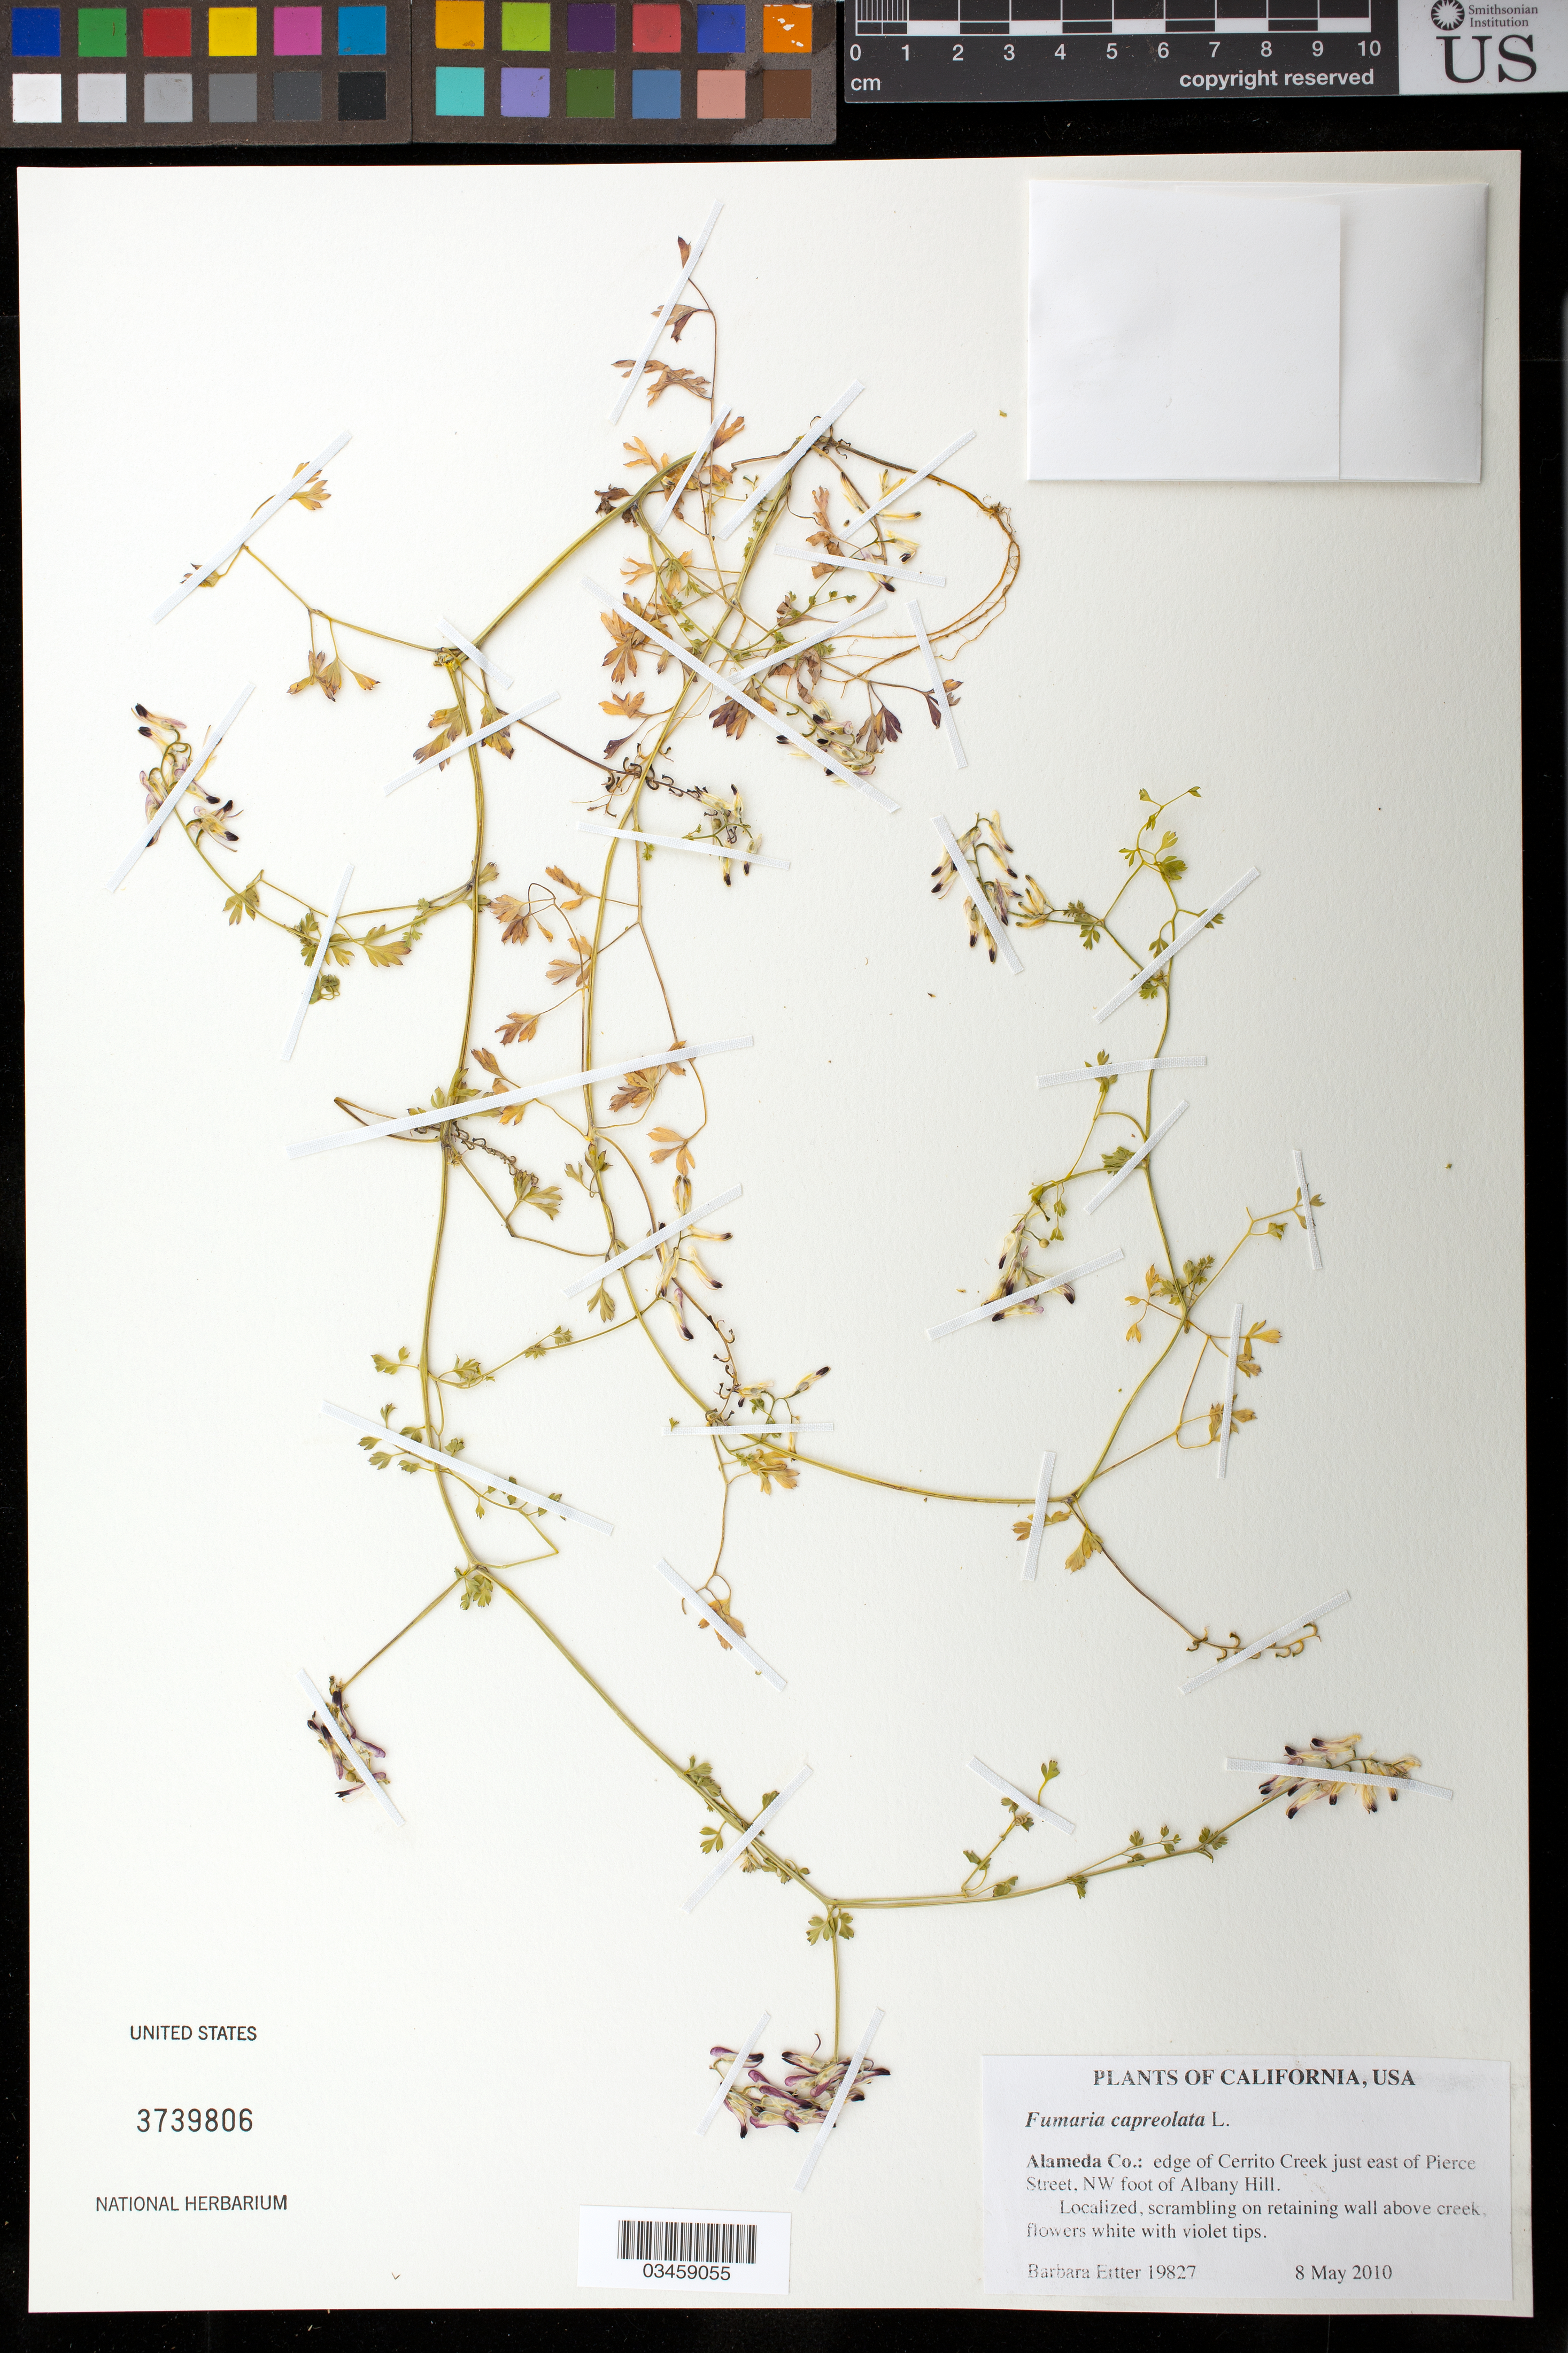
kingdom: Plantae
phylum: Tracheophyta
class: Magnoliopsida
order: Ranunculales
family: Papaveraceae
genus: Fumaria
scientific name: Fumaria capreolata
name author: L.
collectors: B. Ertter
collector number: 19827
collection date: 2010-05-08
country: United States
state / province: California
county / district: Alameda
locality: edge of Cerrito Creek just E of Pierce Street, NW foot of Albany Hill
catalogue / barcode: US 3739806